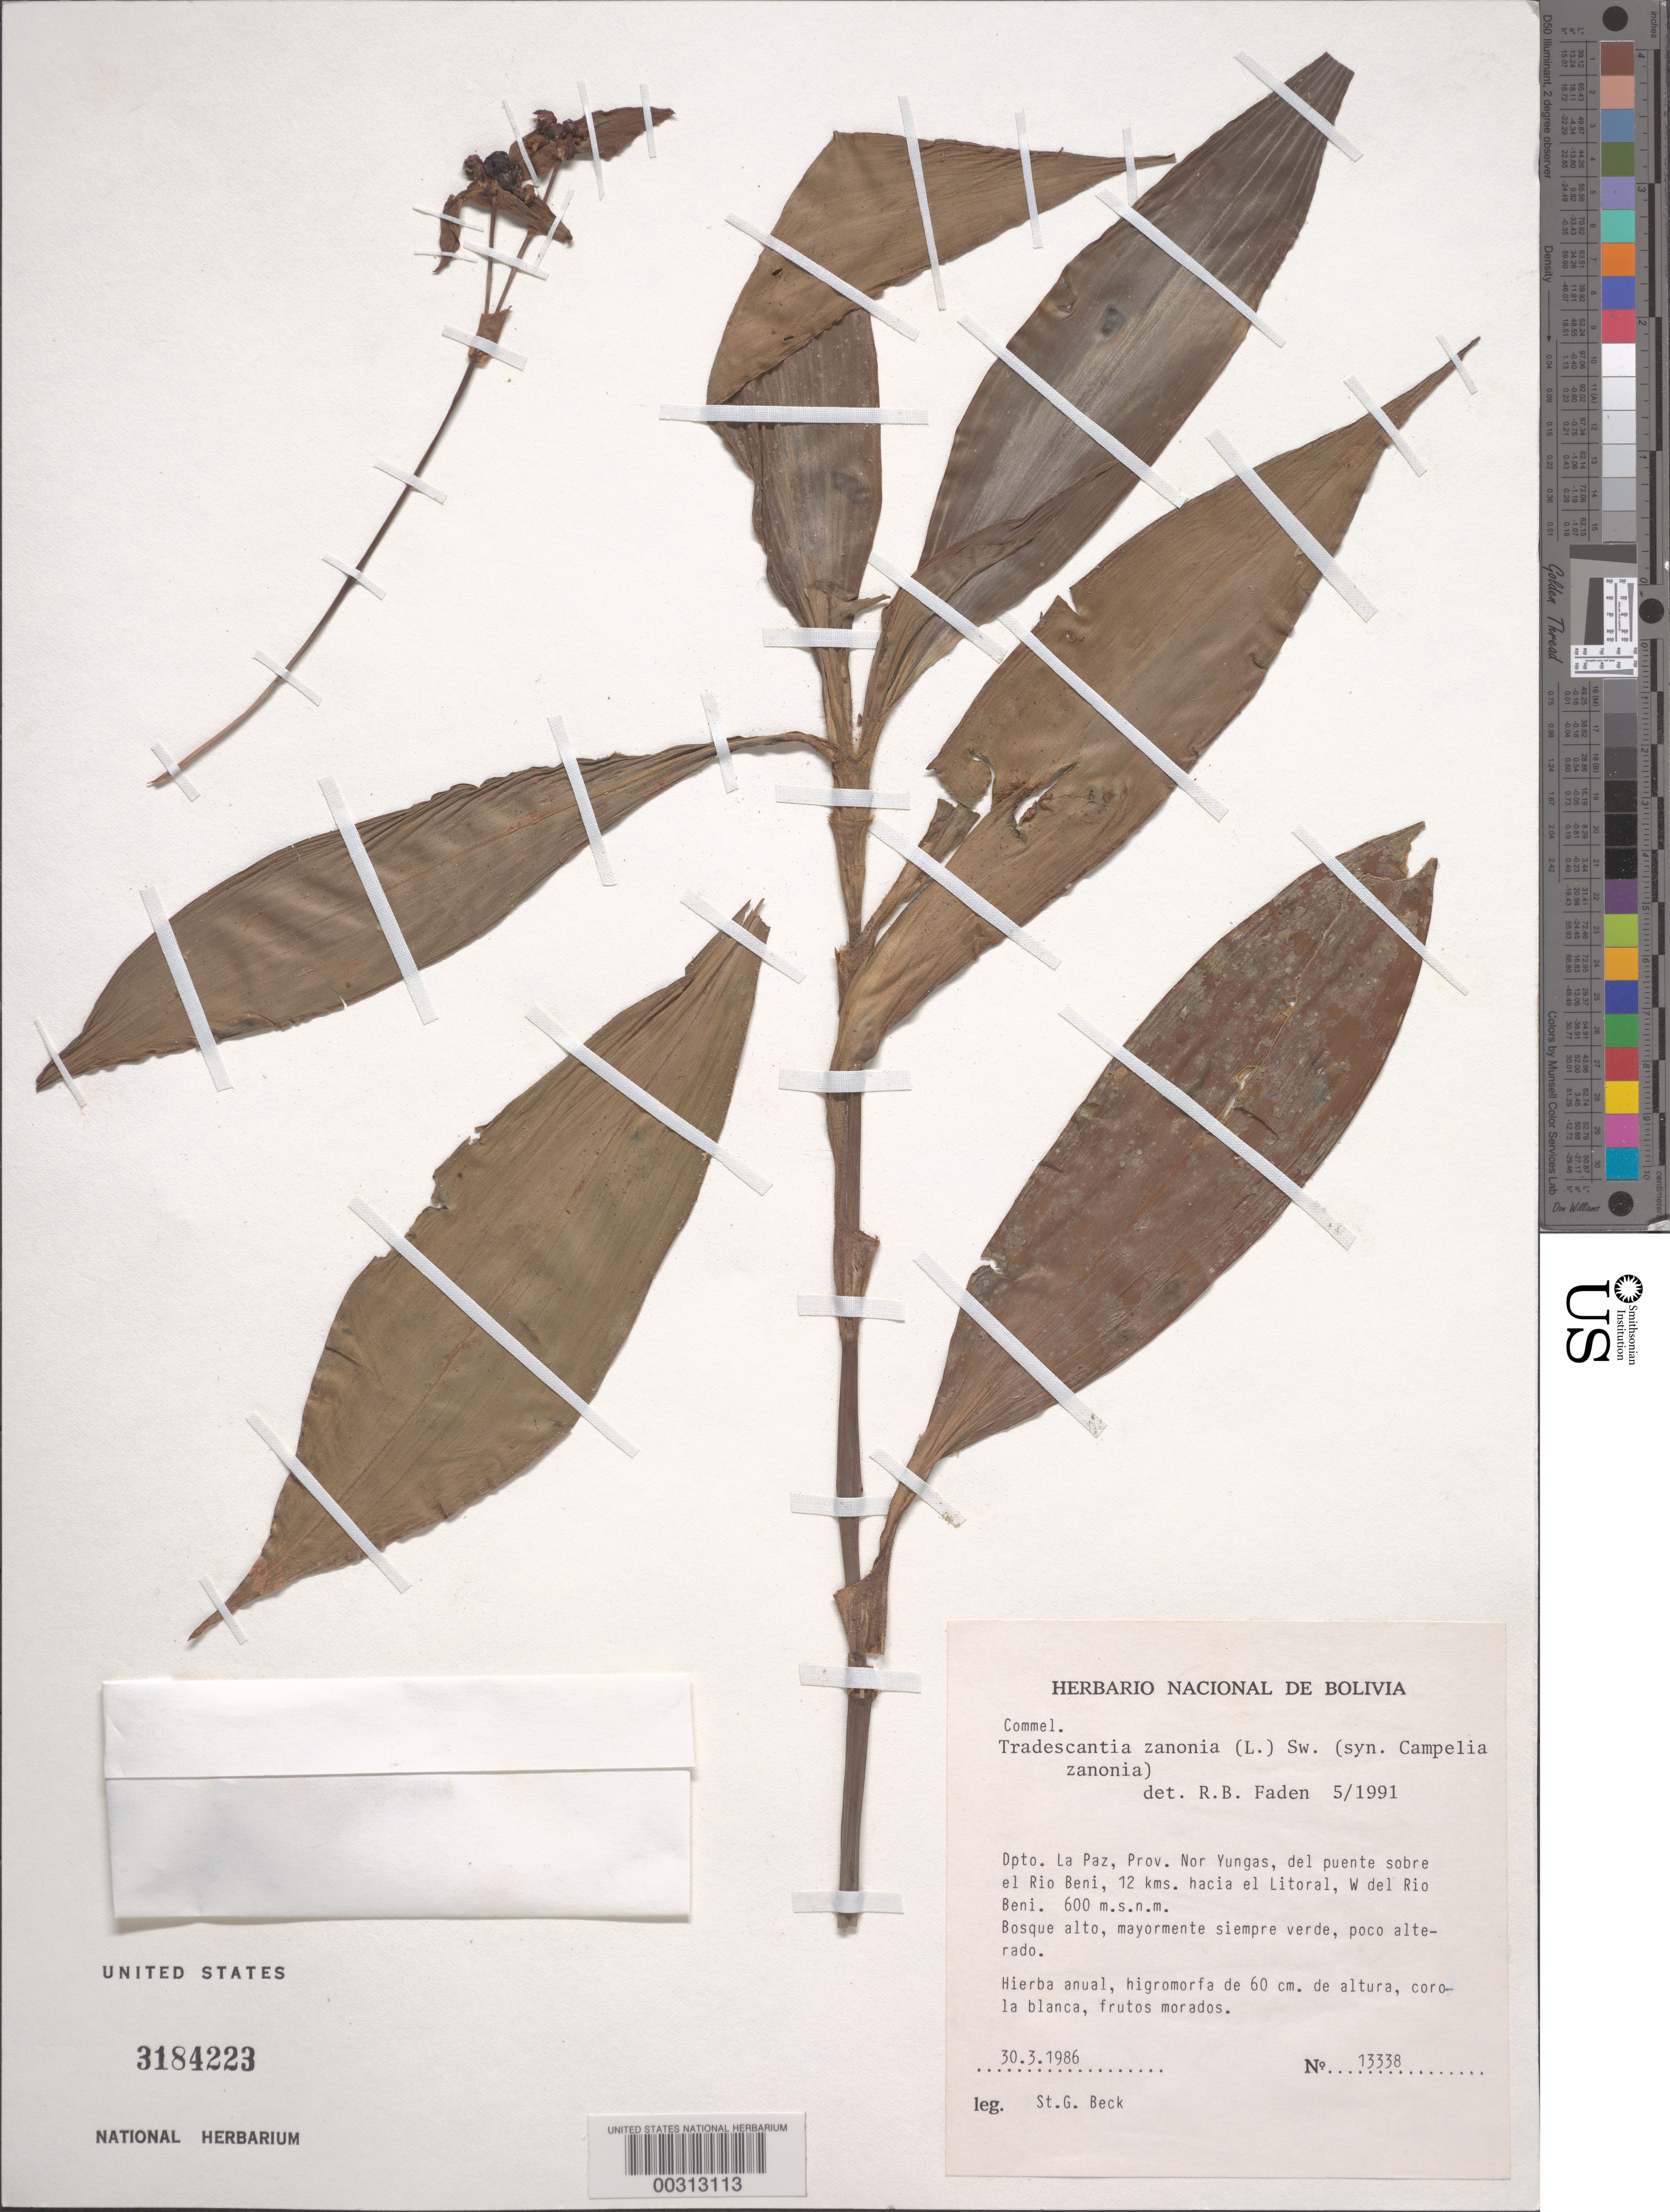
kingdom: Plantae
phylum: Tracheophyta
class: Liliopsida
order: Commelinales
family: Commelinaceae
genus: Tradescantia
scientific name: Tradescantia zanonia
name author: (L.) Sw.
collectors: S. G. Beck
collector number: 13338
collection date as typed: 30 Mar 1986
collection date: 1986-03-30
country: Bolivia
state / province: La Paz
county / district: Nor Yungas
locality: Rio Beni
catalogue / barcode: US 3184223